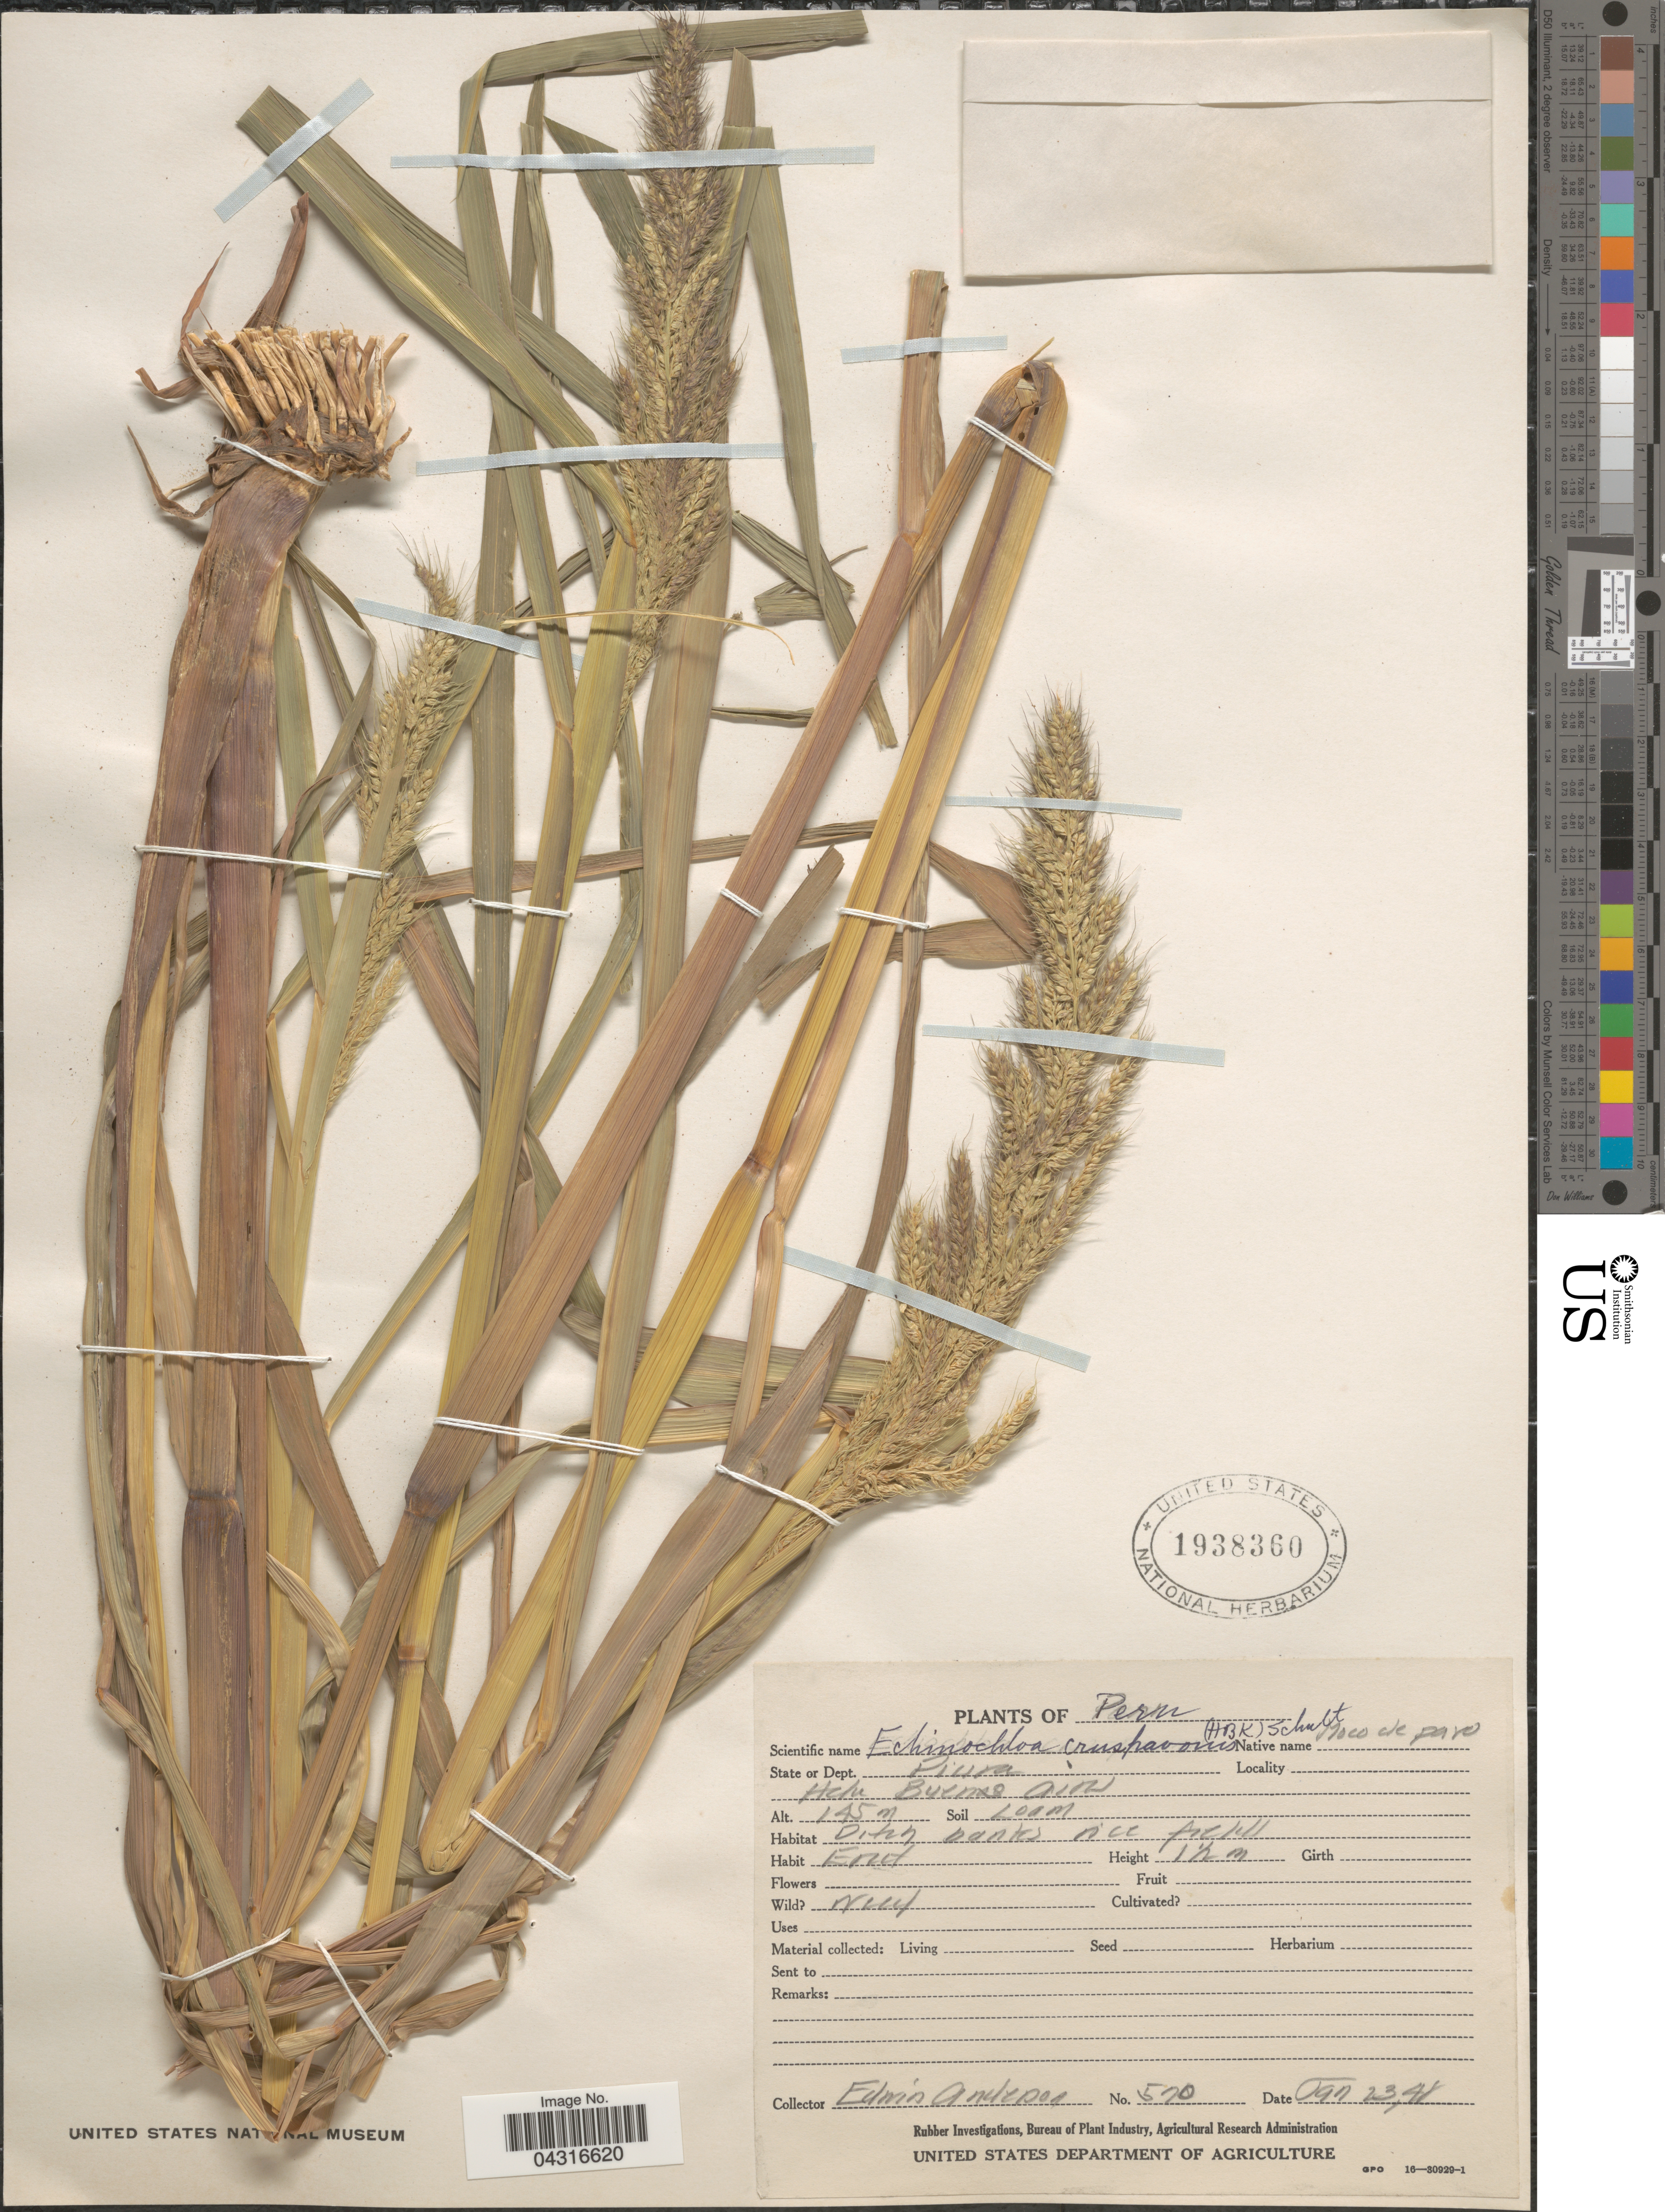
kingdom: Plantae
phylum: Tracheophyta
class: Liliopsida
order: Poales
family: Poaceae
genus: Echinochloa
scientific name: Echinochloa crus-pavonis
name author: (Kunth) Schult.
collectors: E. Anderson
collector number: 570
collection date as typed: Transcribed d/m/y: 23/1/48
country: Peru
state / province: Piura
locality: Hda. Buenos Aires.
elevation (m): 145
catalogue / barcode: US 1938360